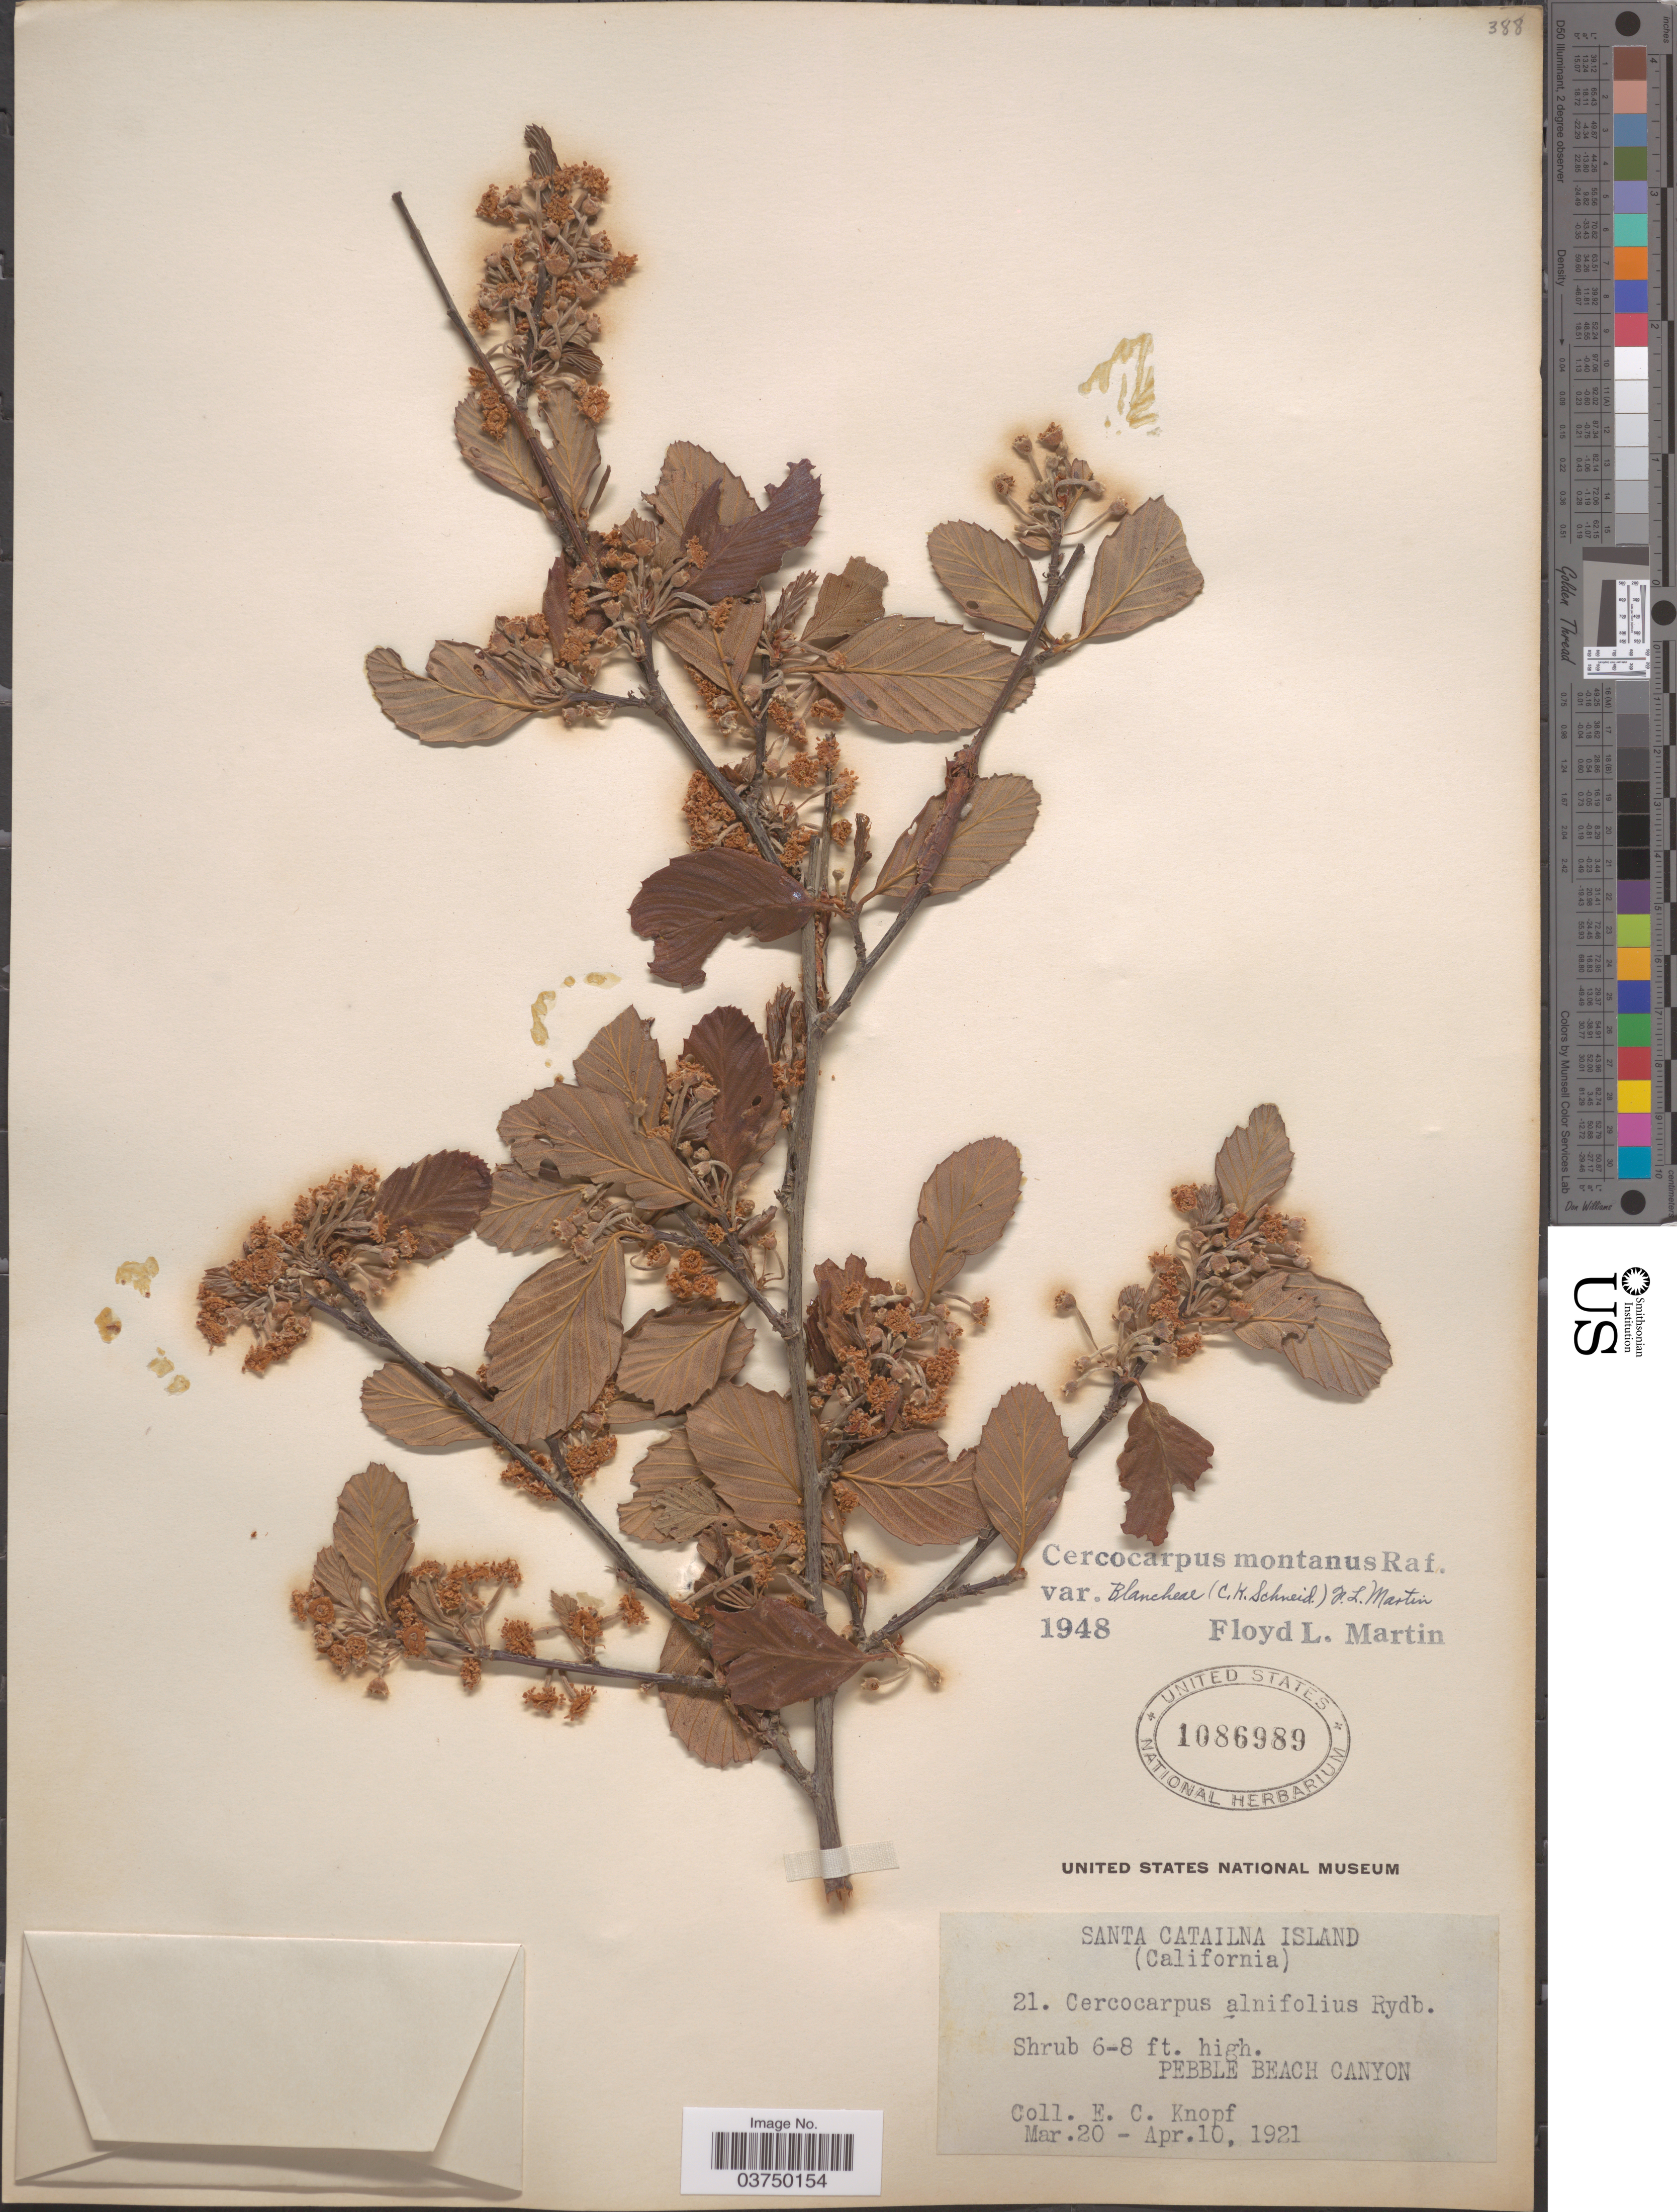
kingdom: Plantae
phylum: Tracheophyta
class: Magnoliopsida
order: Rosales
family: Rosaceae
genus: Cercocarpus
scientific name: Cercocarpus montanus var. blancheae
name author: (C.K. Schneid.) F.L. Martin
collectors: E. Knopf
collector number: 21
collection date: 1921-03-20/1921-04-10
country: United States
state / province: California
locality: Santa Catailna Island. Pebble Beach Canyon.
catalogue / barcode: US 1086989